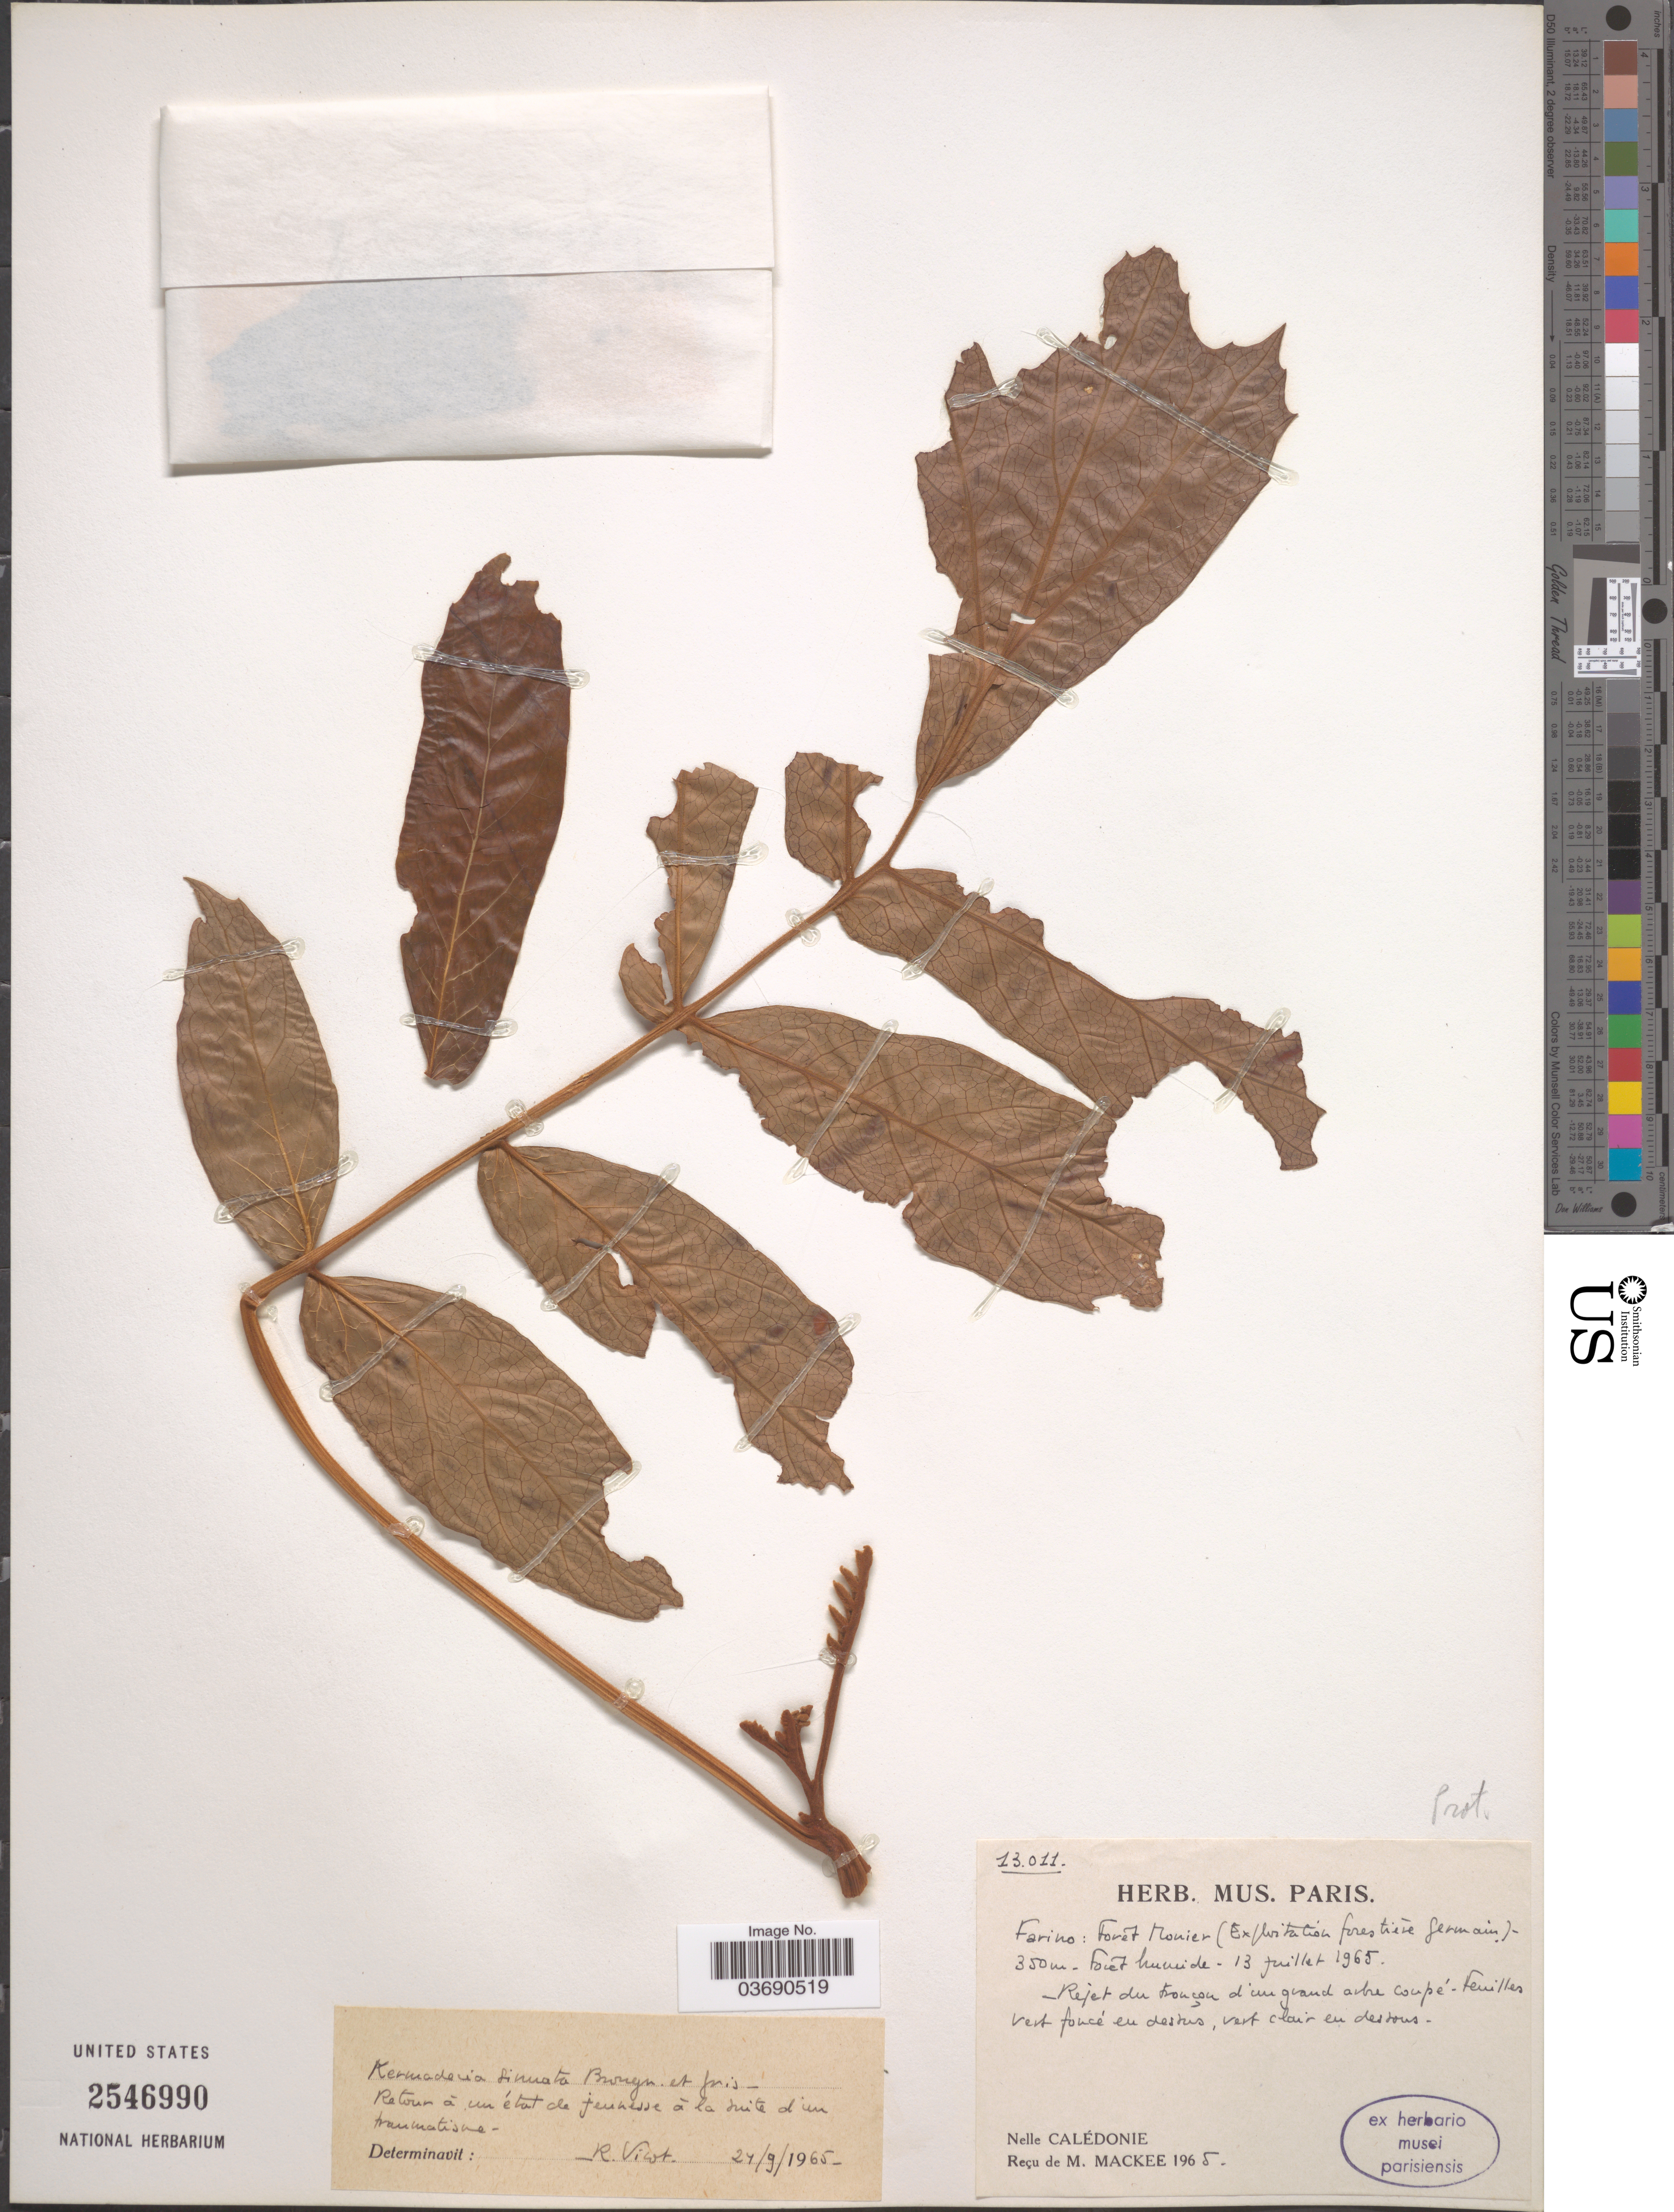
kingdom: Plantae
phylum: Tracheophyta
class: Magnoliopsida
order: Proteales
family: Proteaceae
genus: Kermadecia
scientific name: Kermadecia sinuata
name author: Brongn. & Gris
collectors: M. Mackee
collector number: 13011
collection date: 1965-07-13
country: New Caledonia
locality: Farino: Forest Monier [interpreted] (Exploitation forestière Germain).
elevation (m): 350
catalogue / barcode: US 2546990